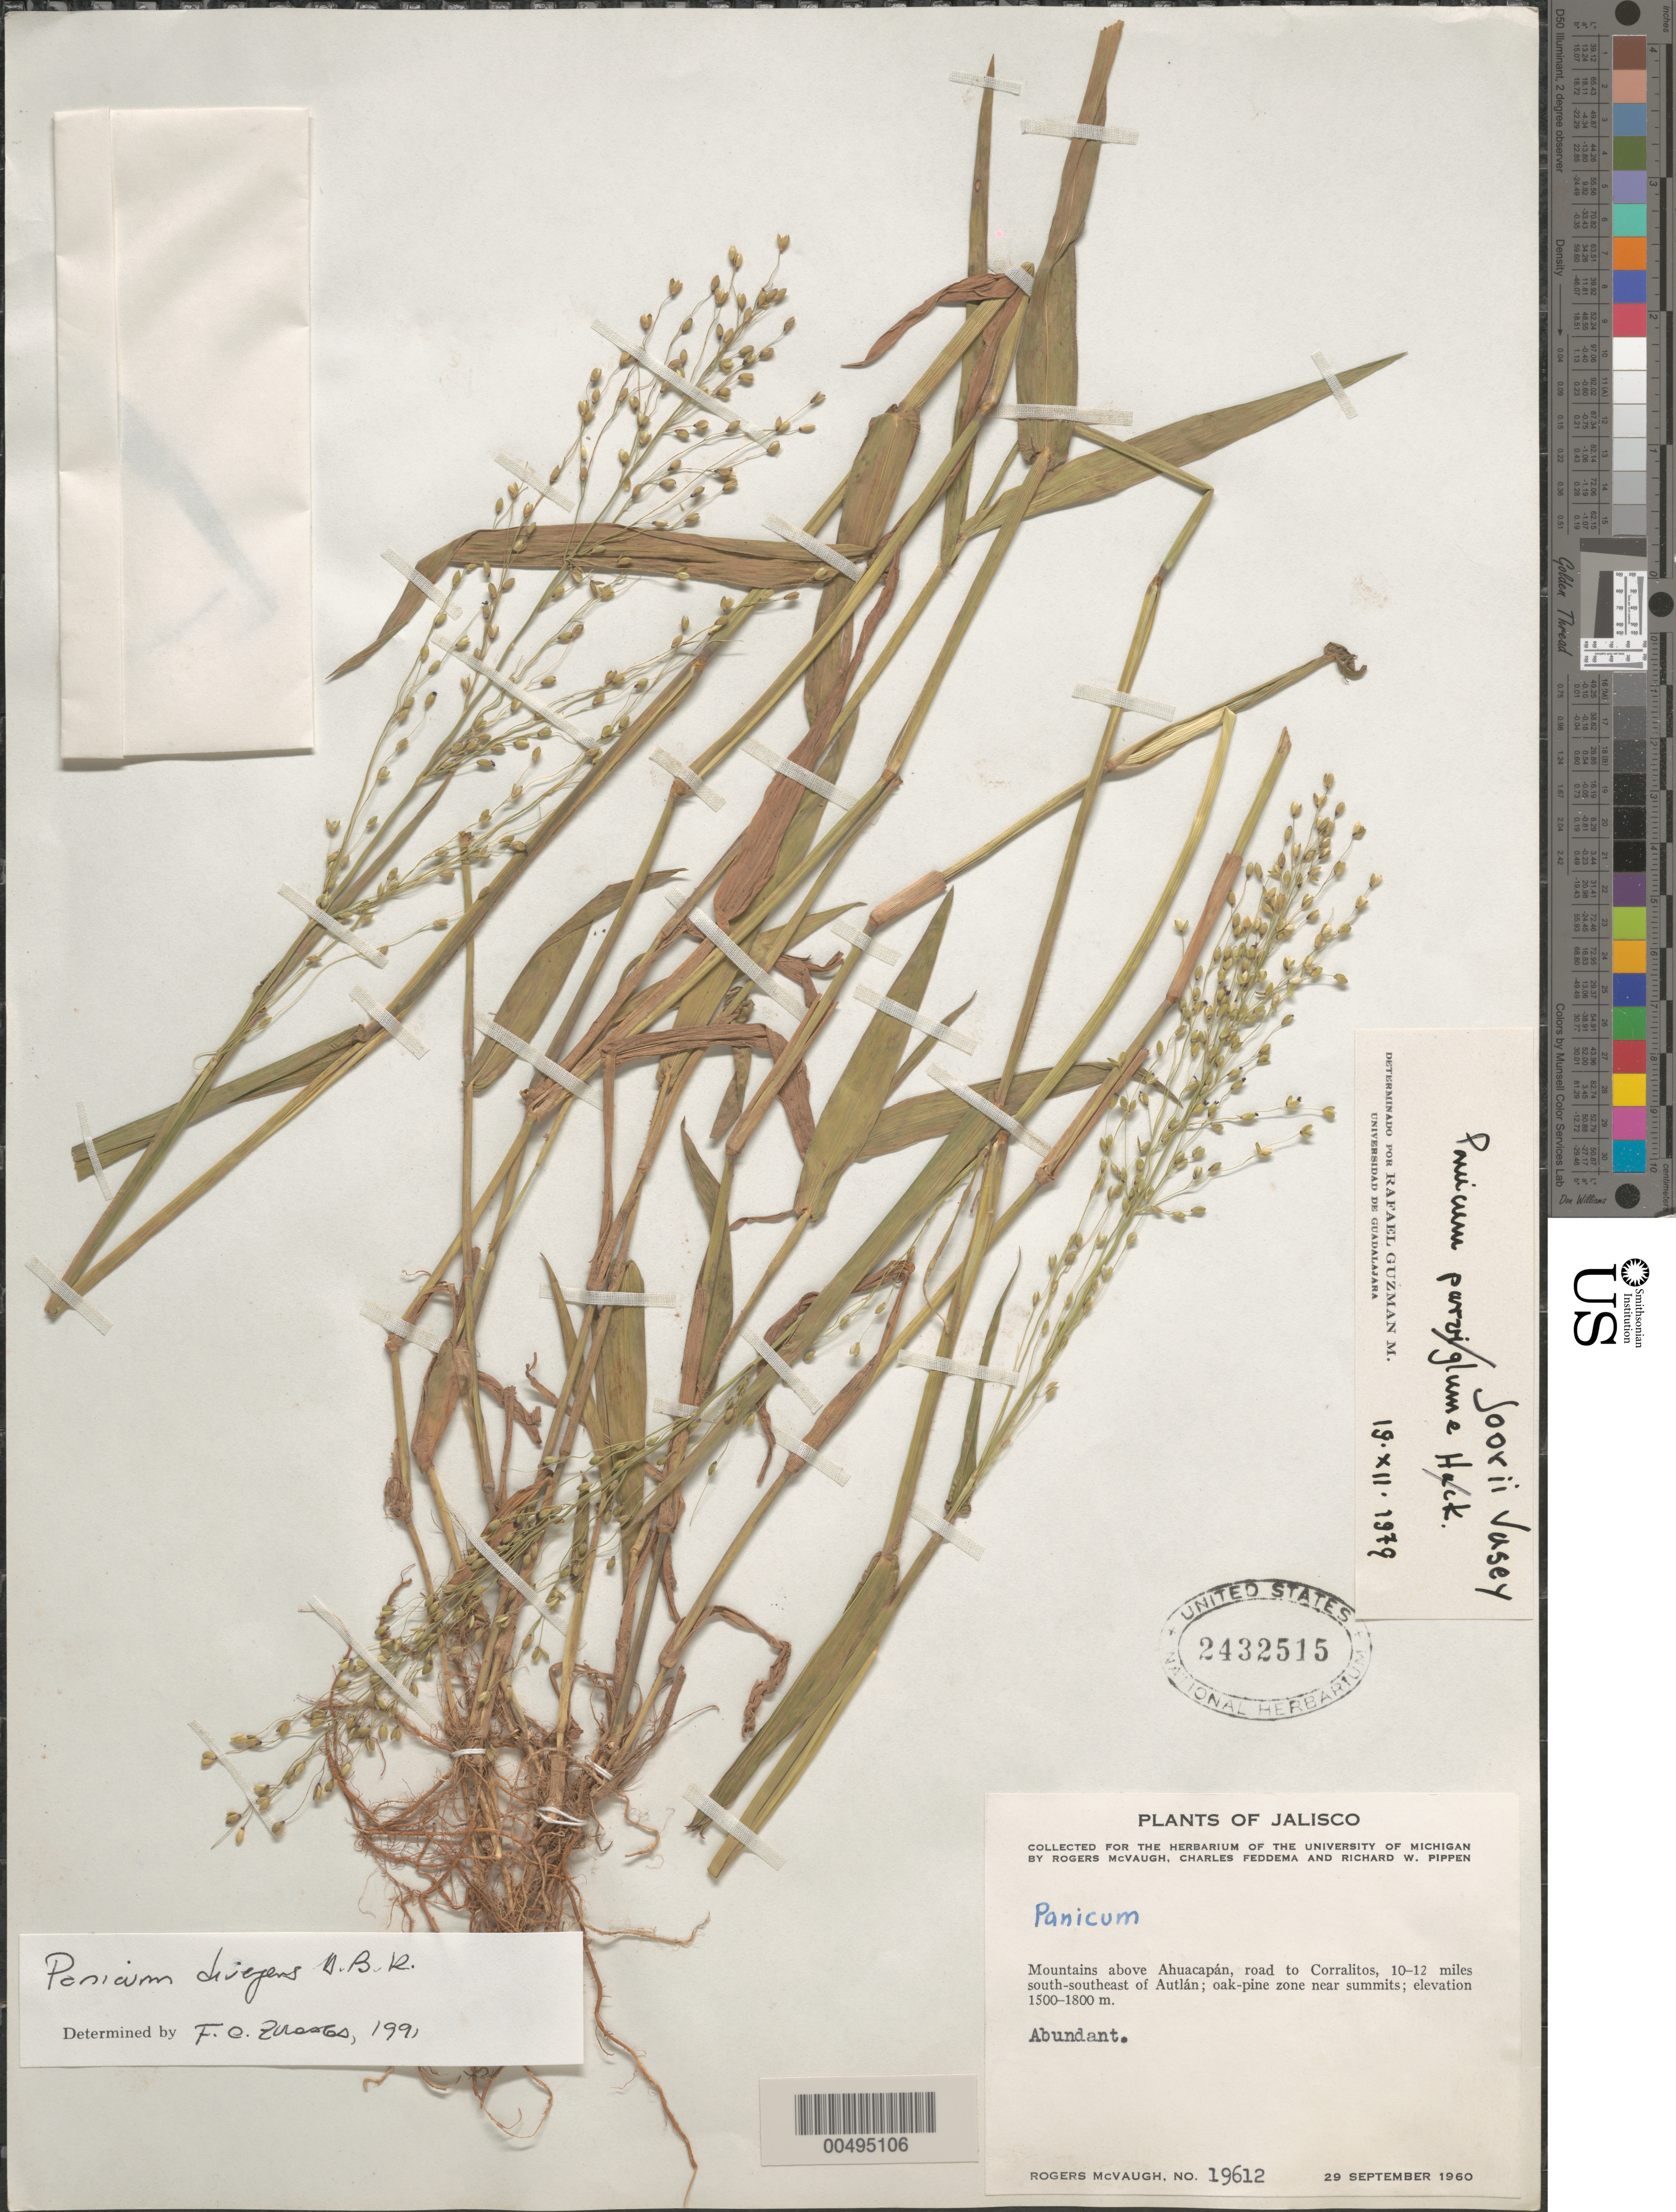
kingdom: Plantae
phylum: Tracheophyta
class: Liliopsida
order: Poales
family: Poaceae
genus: Panicum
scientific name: Panicum divergens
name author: Kunth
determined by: Zuloaga, F. O.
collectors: R. McVaugh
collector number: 19612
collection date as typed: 29 Sep 1960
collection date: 1960-09-29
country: Mexico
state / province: Jalisco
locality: Mts above Ahuacapán, rd to Corralitos, 10-12 mi S-SE of Autlán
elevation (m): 1500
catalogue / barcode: US 2432515